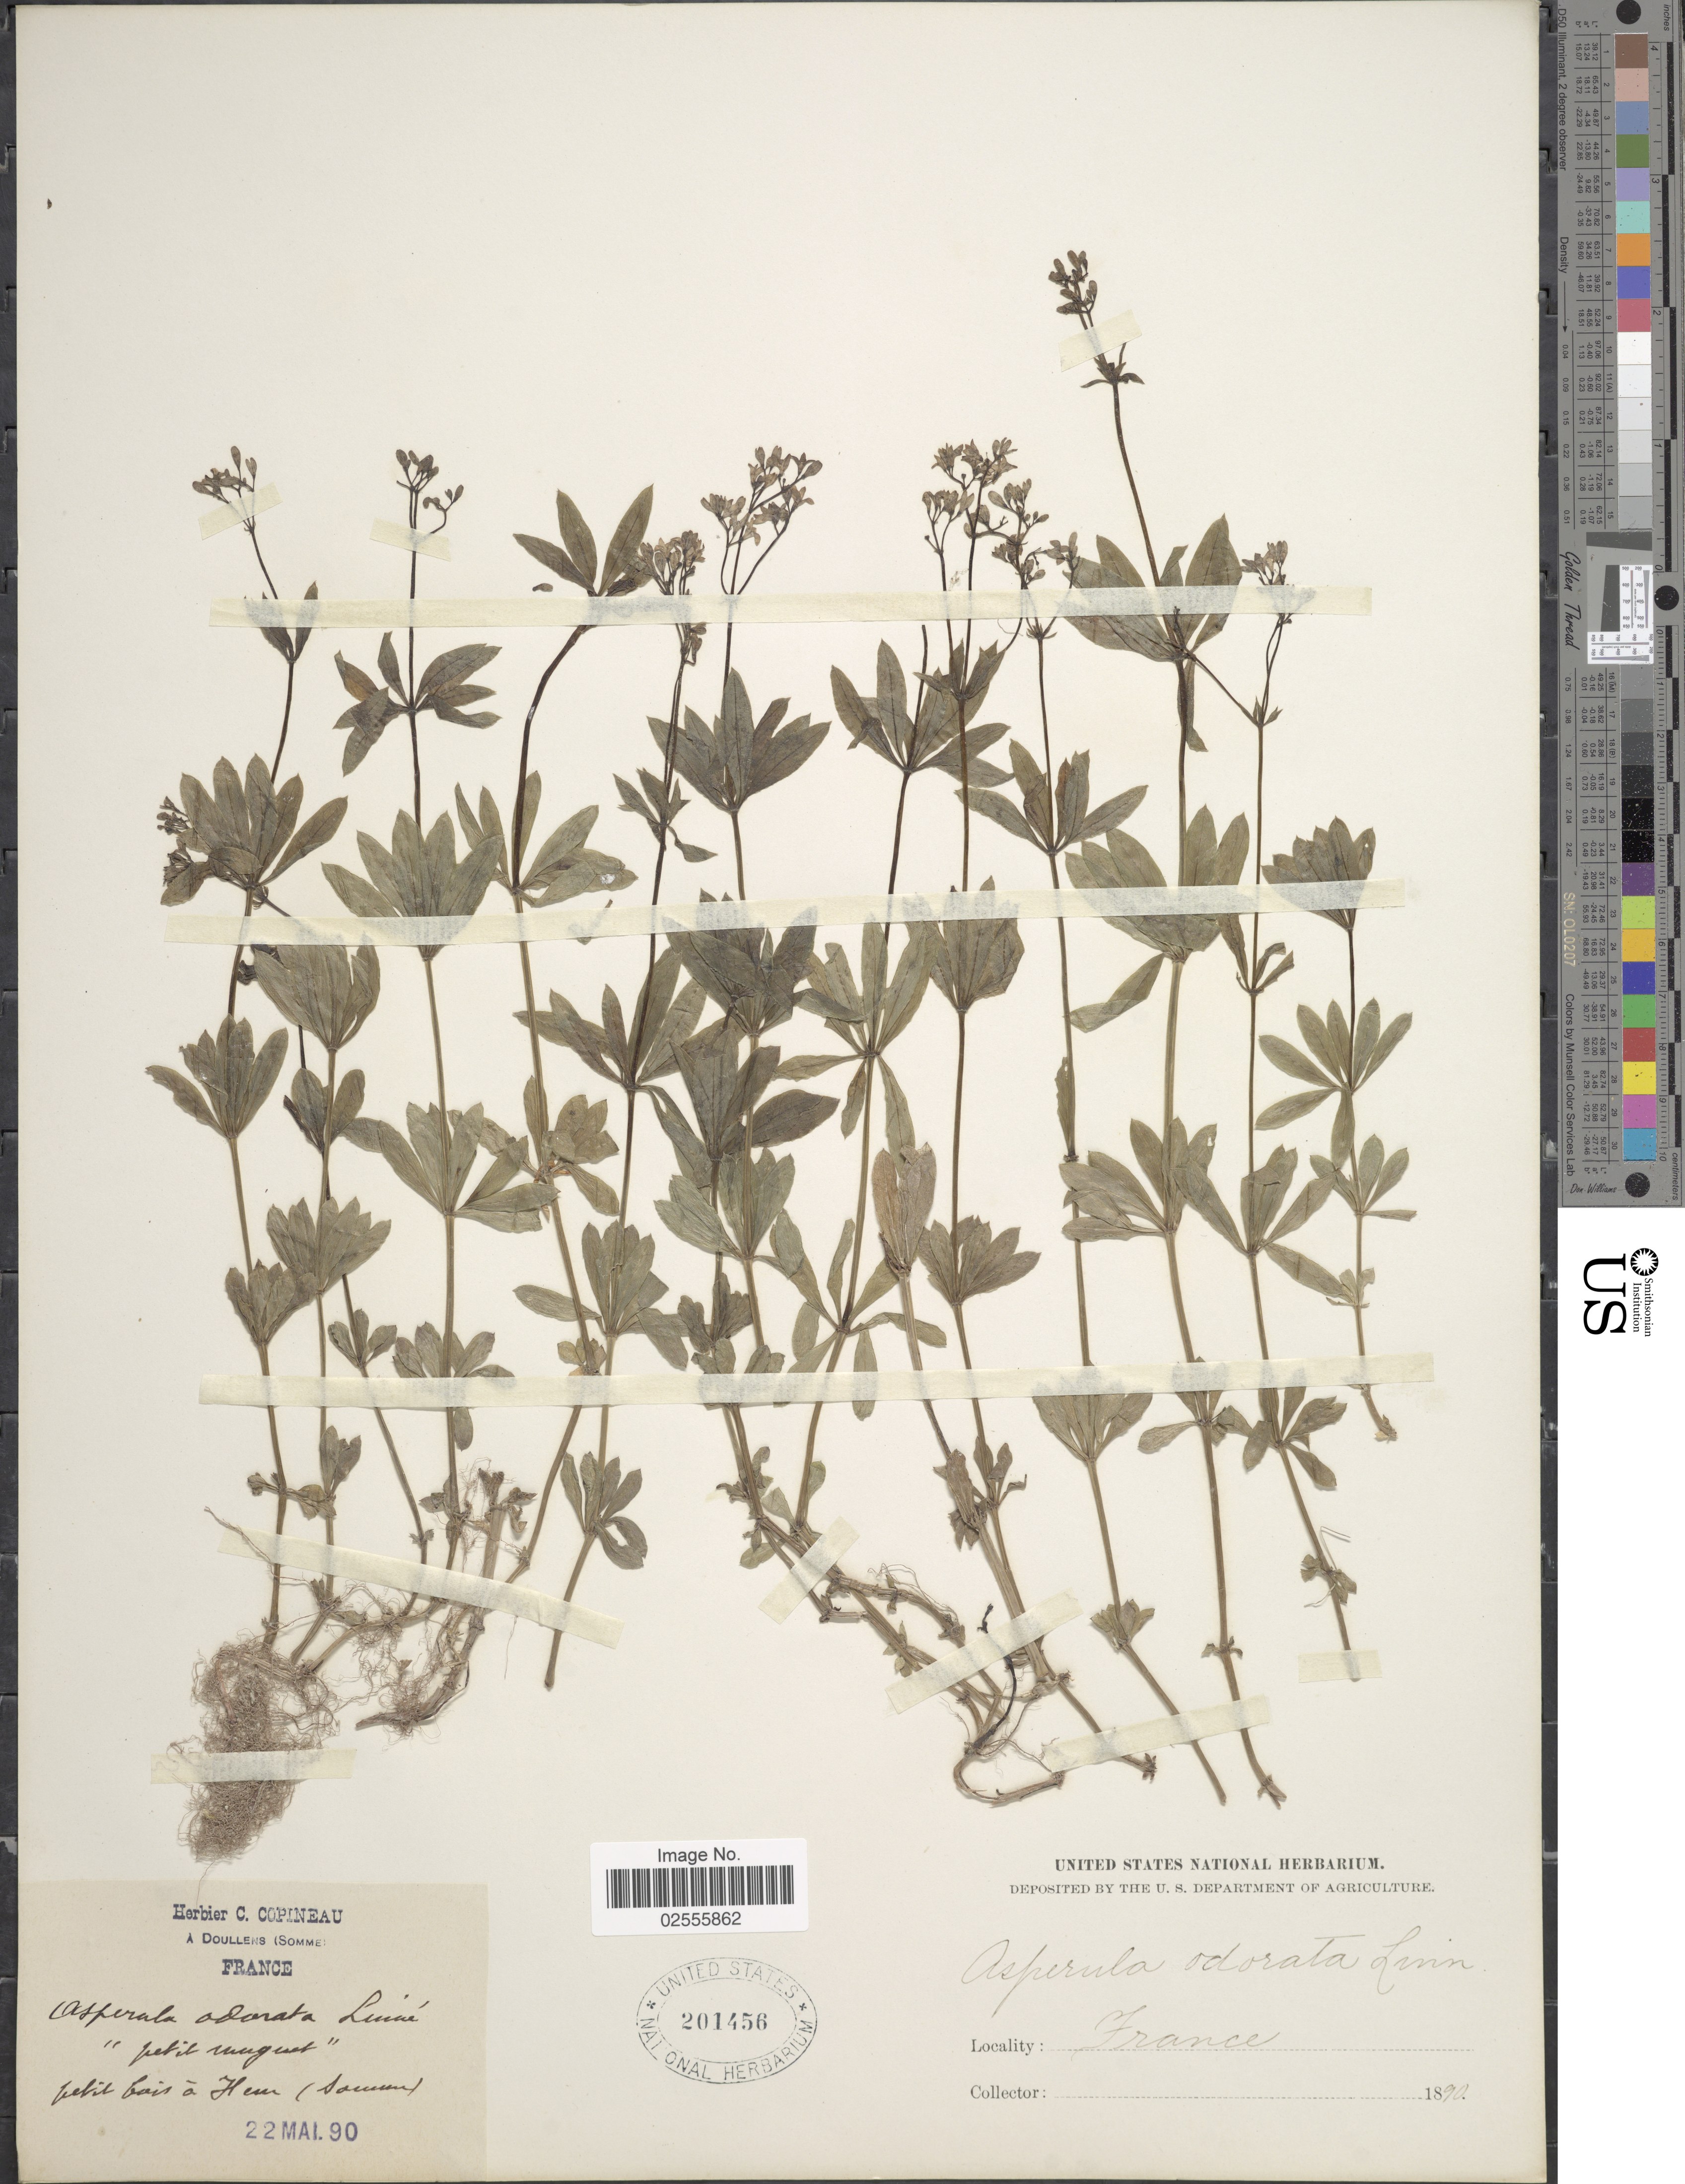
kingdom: Plantae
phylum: Tracheophyta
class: Magnoliopsida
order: Gentianales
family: Rubiaceae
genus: Asperula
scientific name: Asperula odorata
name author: L.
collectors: ex herb. C. Copineau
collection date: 1890-05-22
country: France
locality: Petit bois a Hesse (Somme)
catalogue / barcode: US 201456